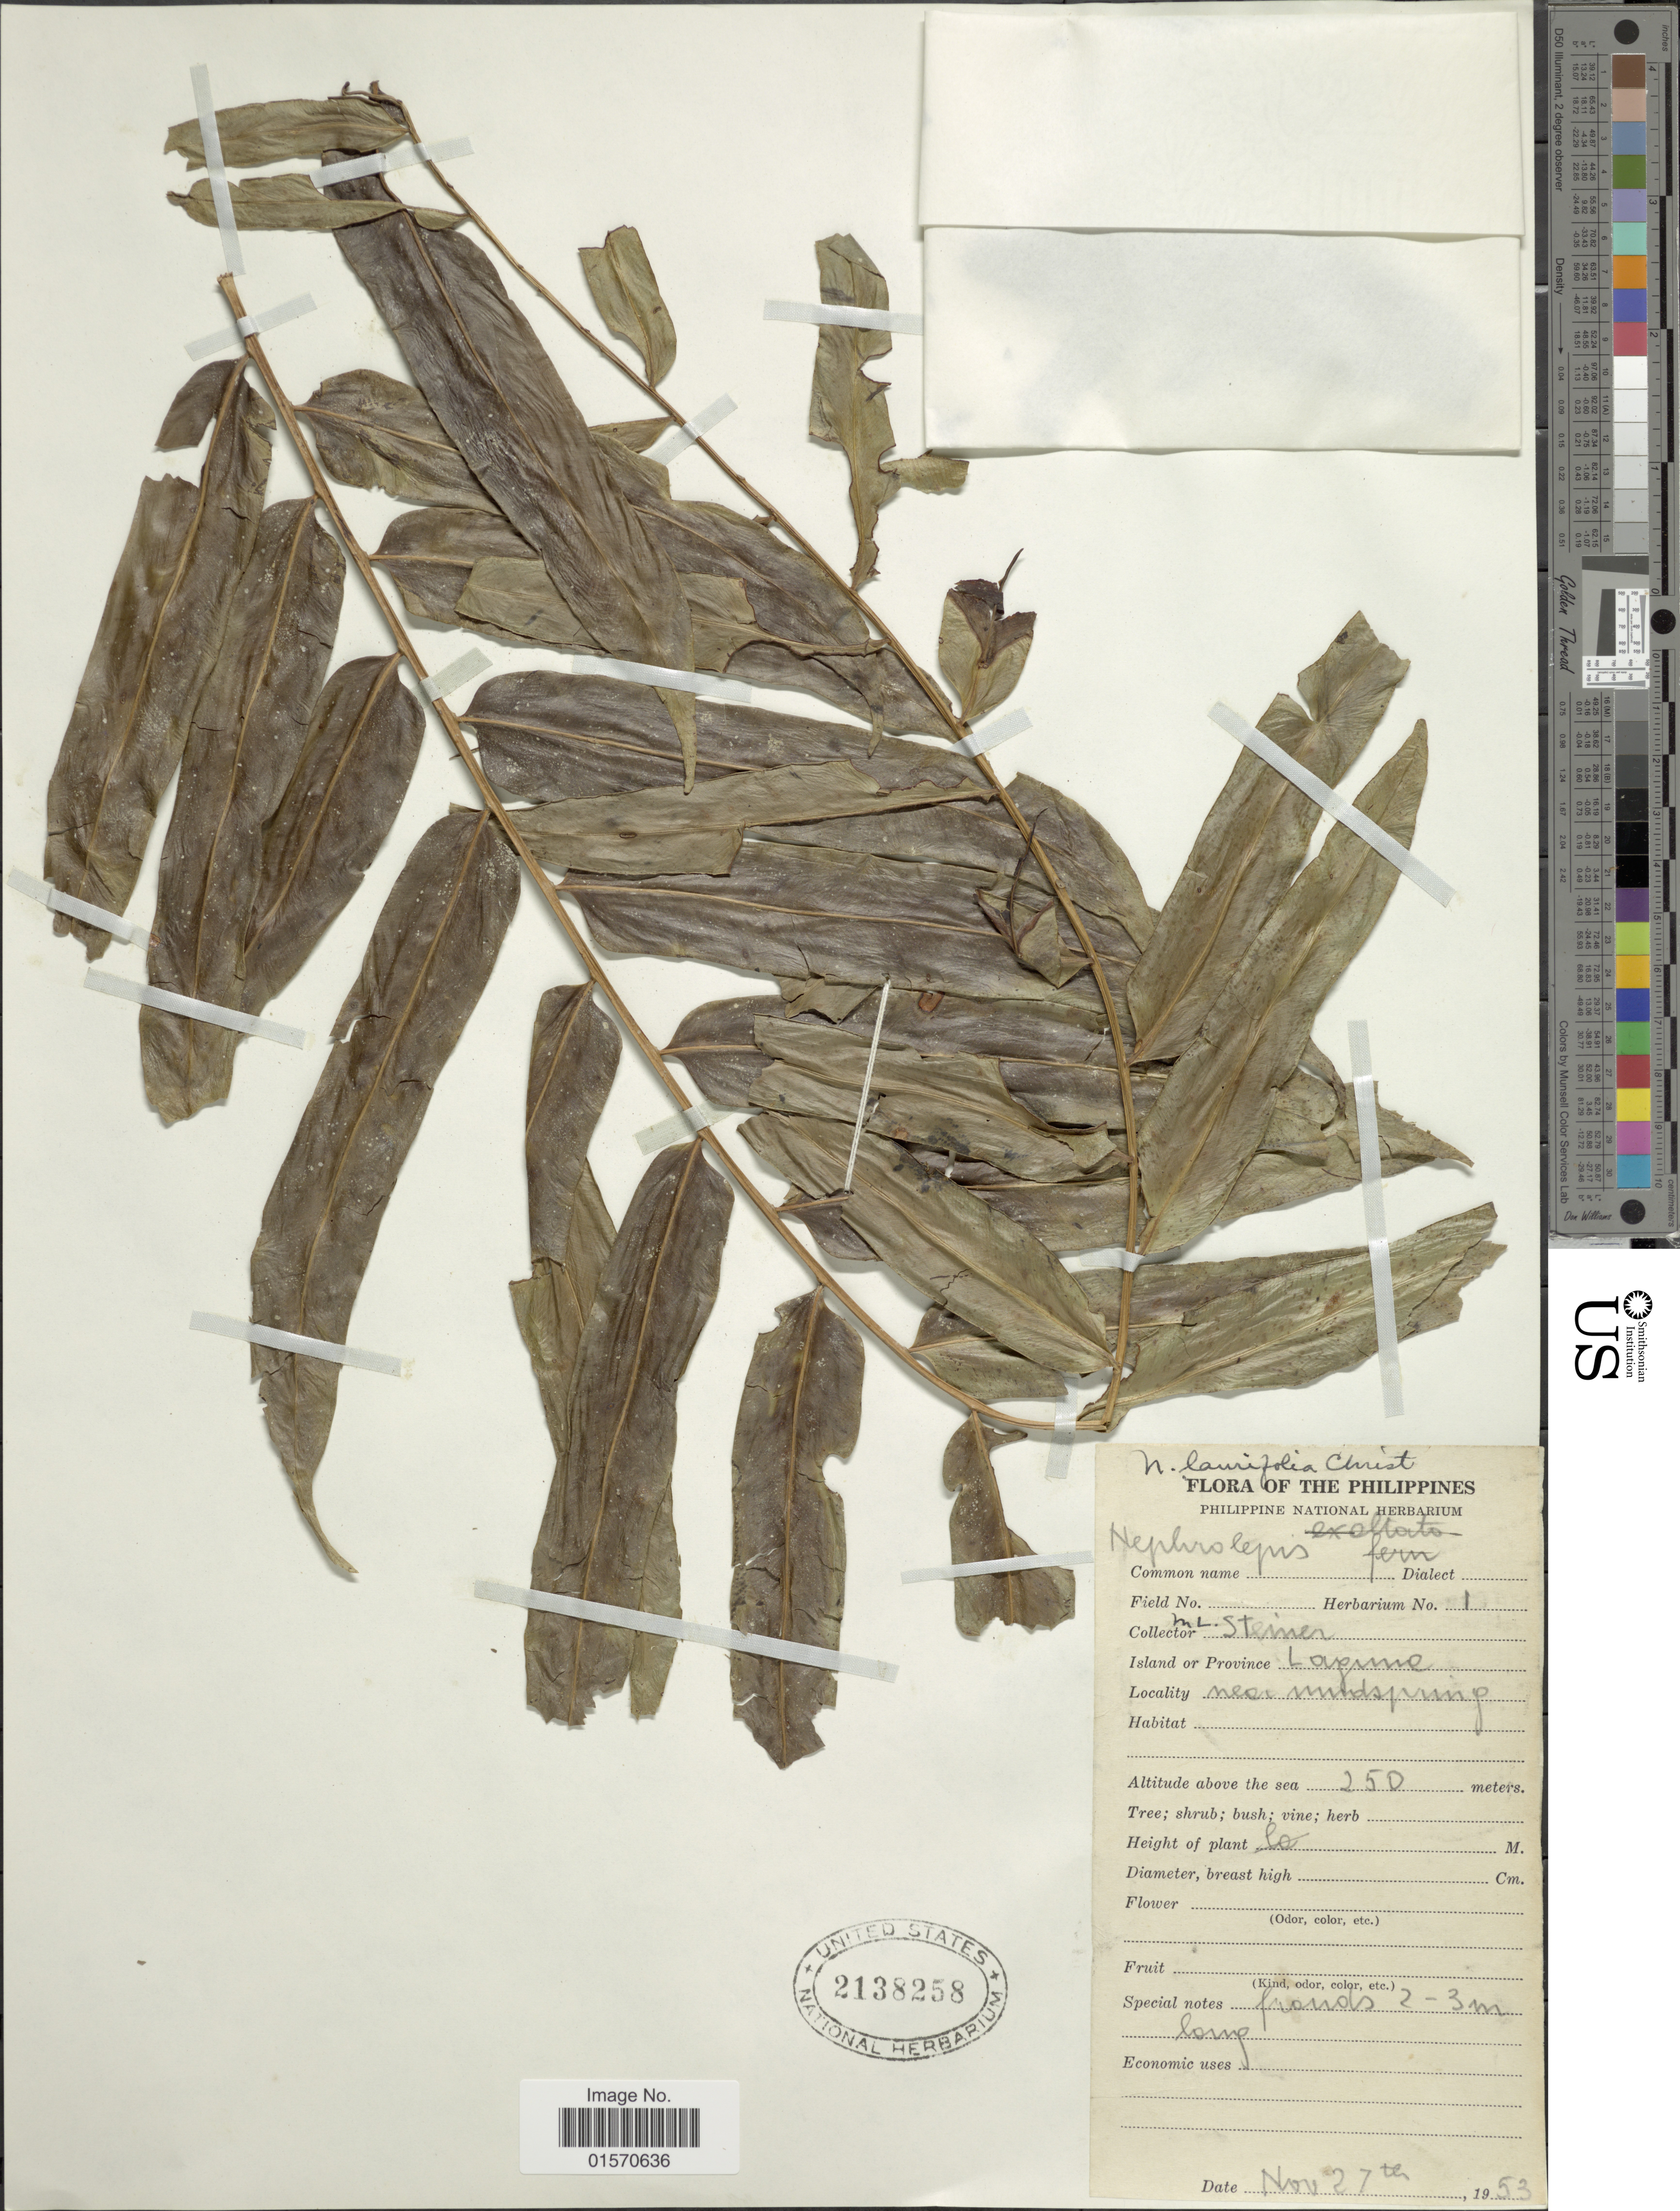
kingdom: Plantae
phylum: Tracheophyta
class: Polypodiopsida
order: Polypodiales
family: Nephrolepidaceae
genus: Nephrolepis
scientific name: Nephrolepis laurifolia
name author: Christ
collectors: M. Steiner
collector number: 1?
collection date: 1953-11-27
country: Philippines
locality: Island or Province Lagune. Near mudspring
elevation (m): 250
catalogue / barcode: US 2138258